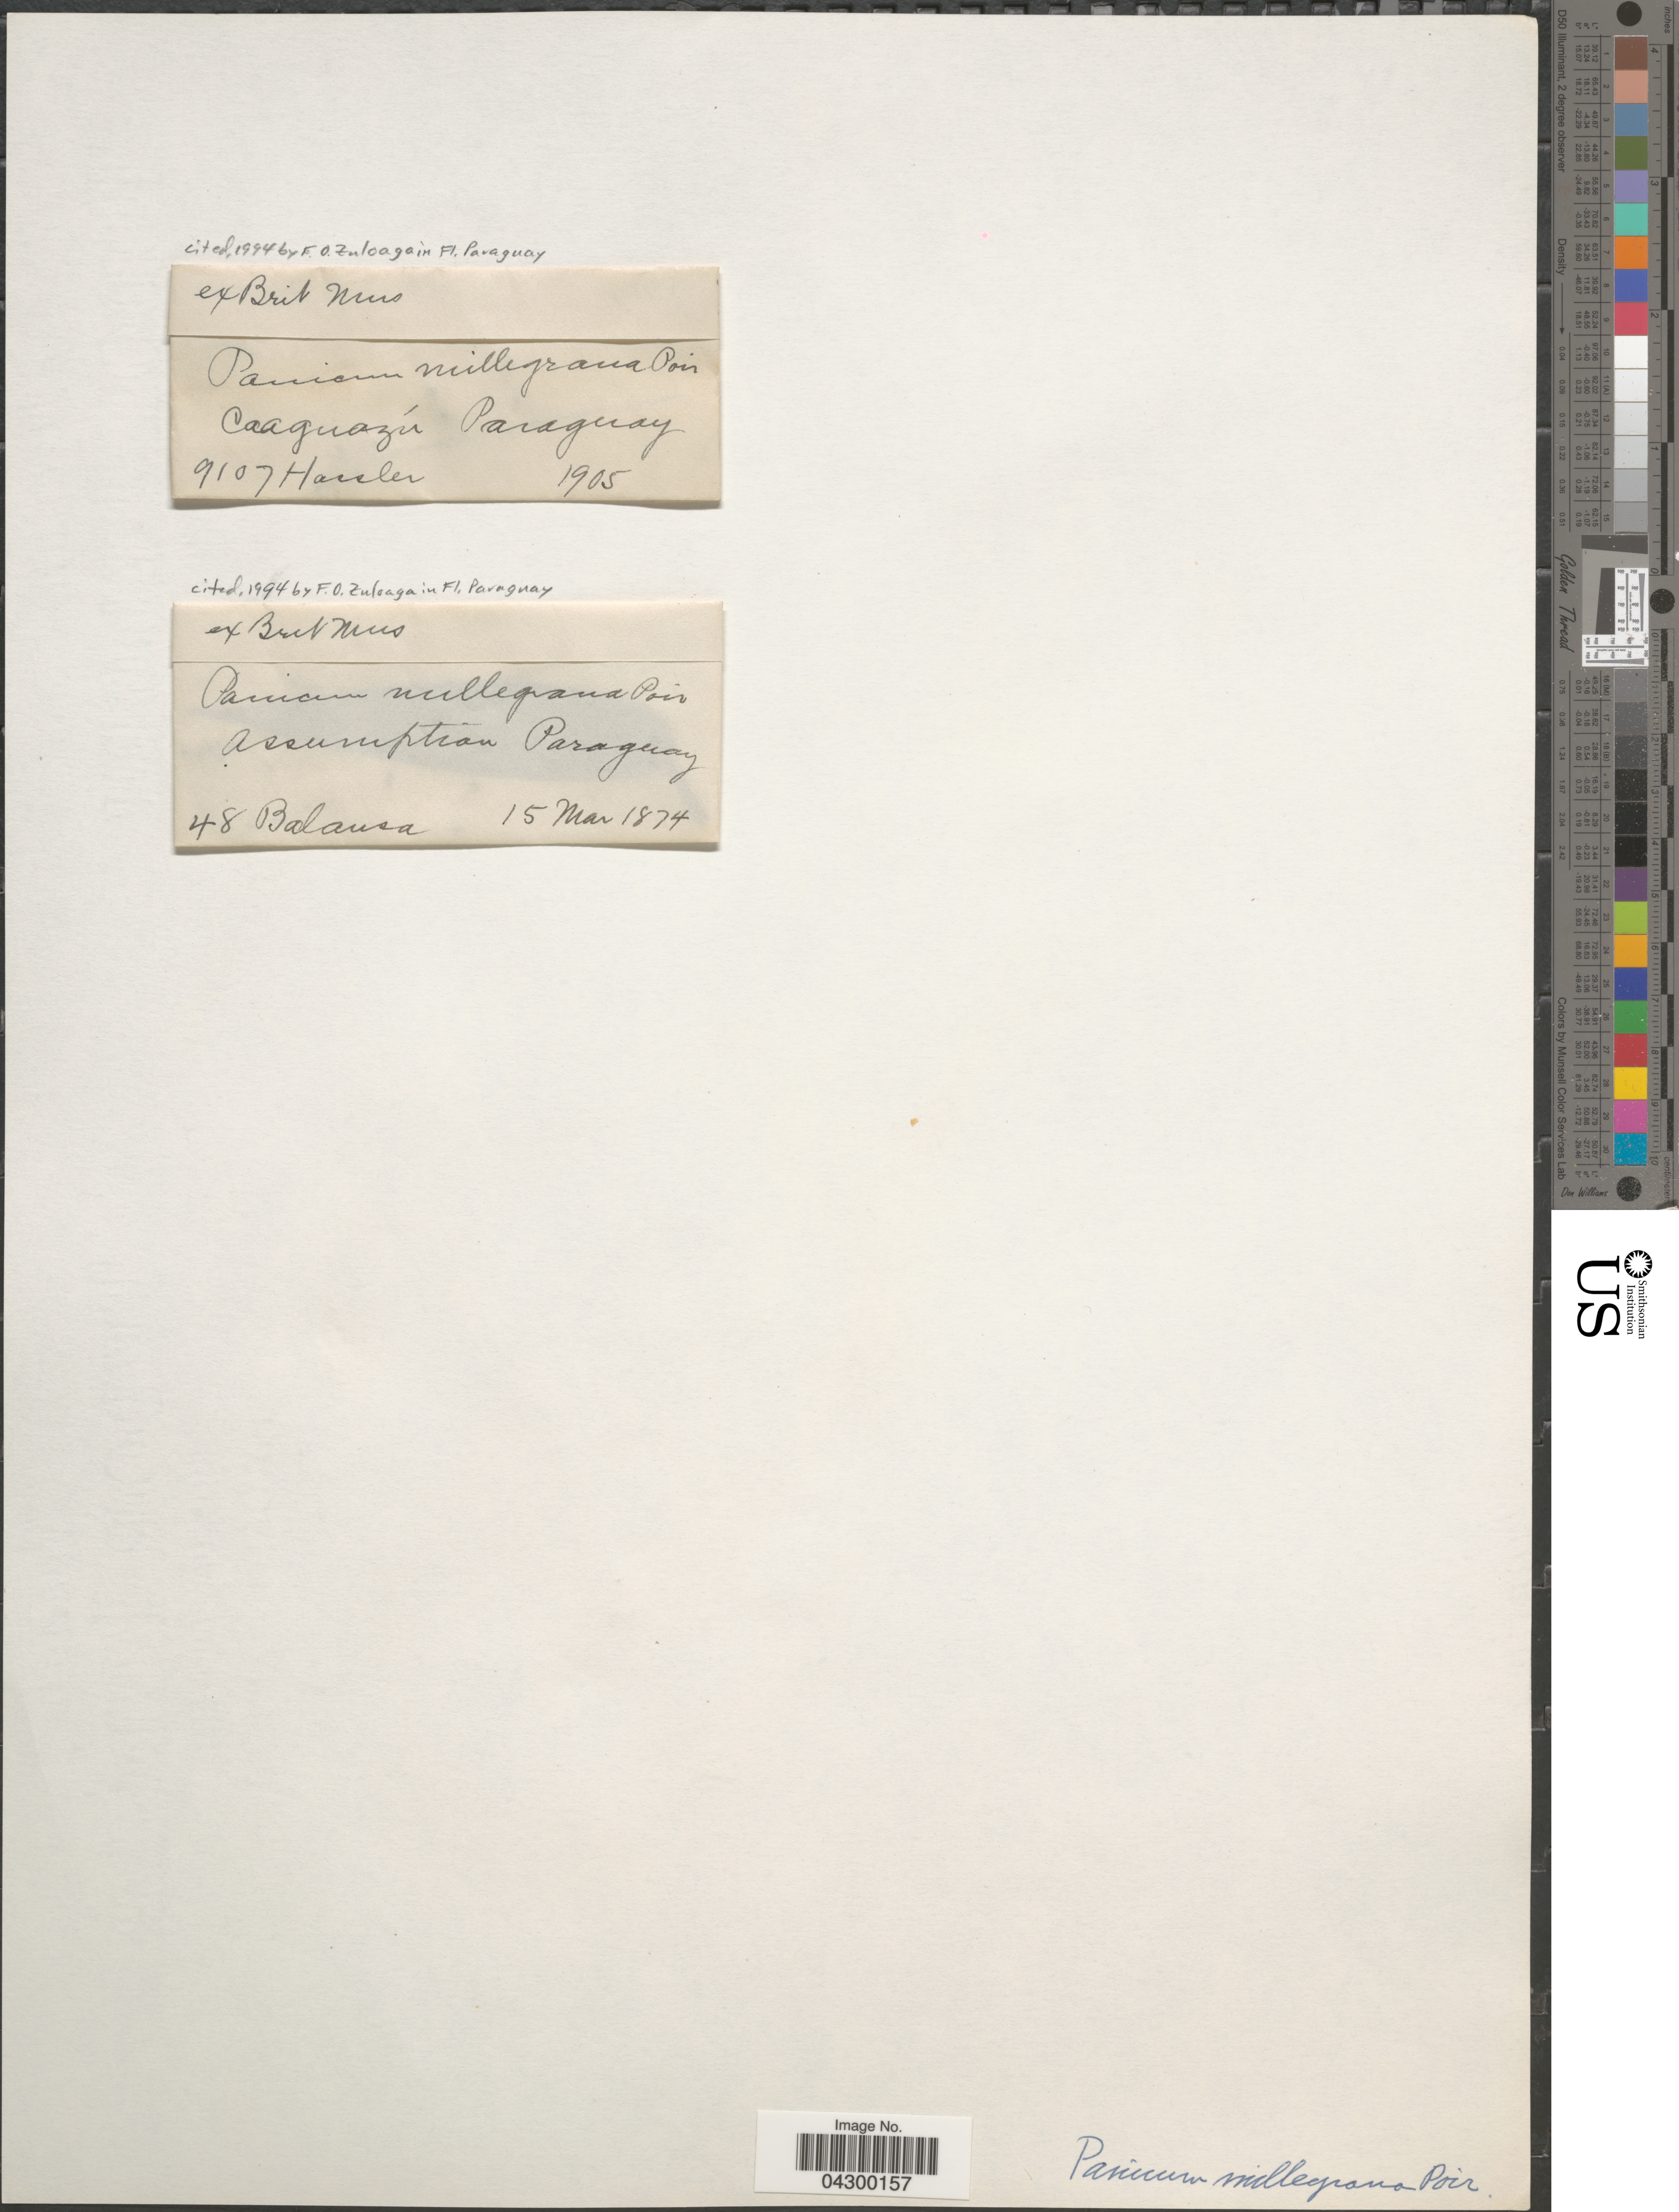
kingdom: Plantae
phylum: Tracheophyta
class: Liliopsida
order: Poales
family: Poaceae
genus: Panicum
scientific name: Panicum millegrana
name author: Poir.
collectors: -. Balansa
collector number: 48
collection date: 1874-03-15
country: Paraguay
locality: Assumption.